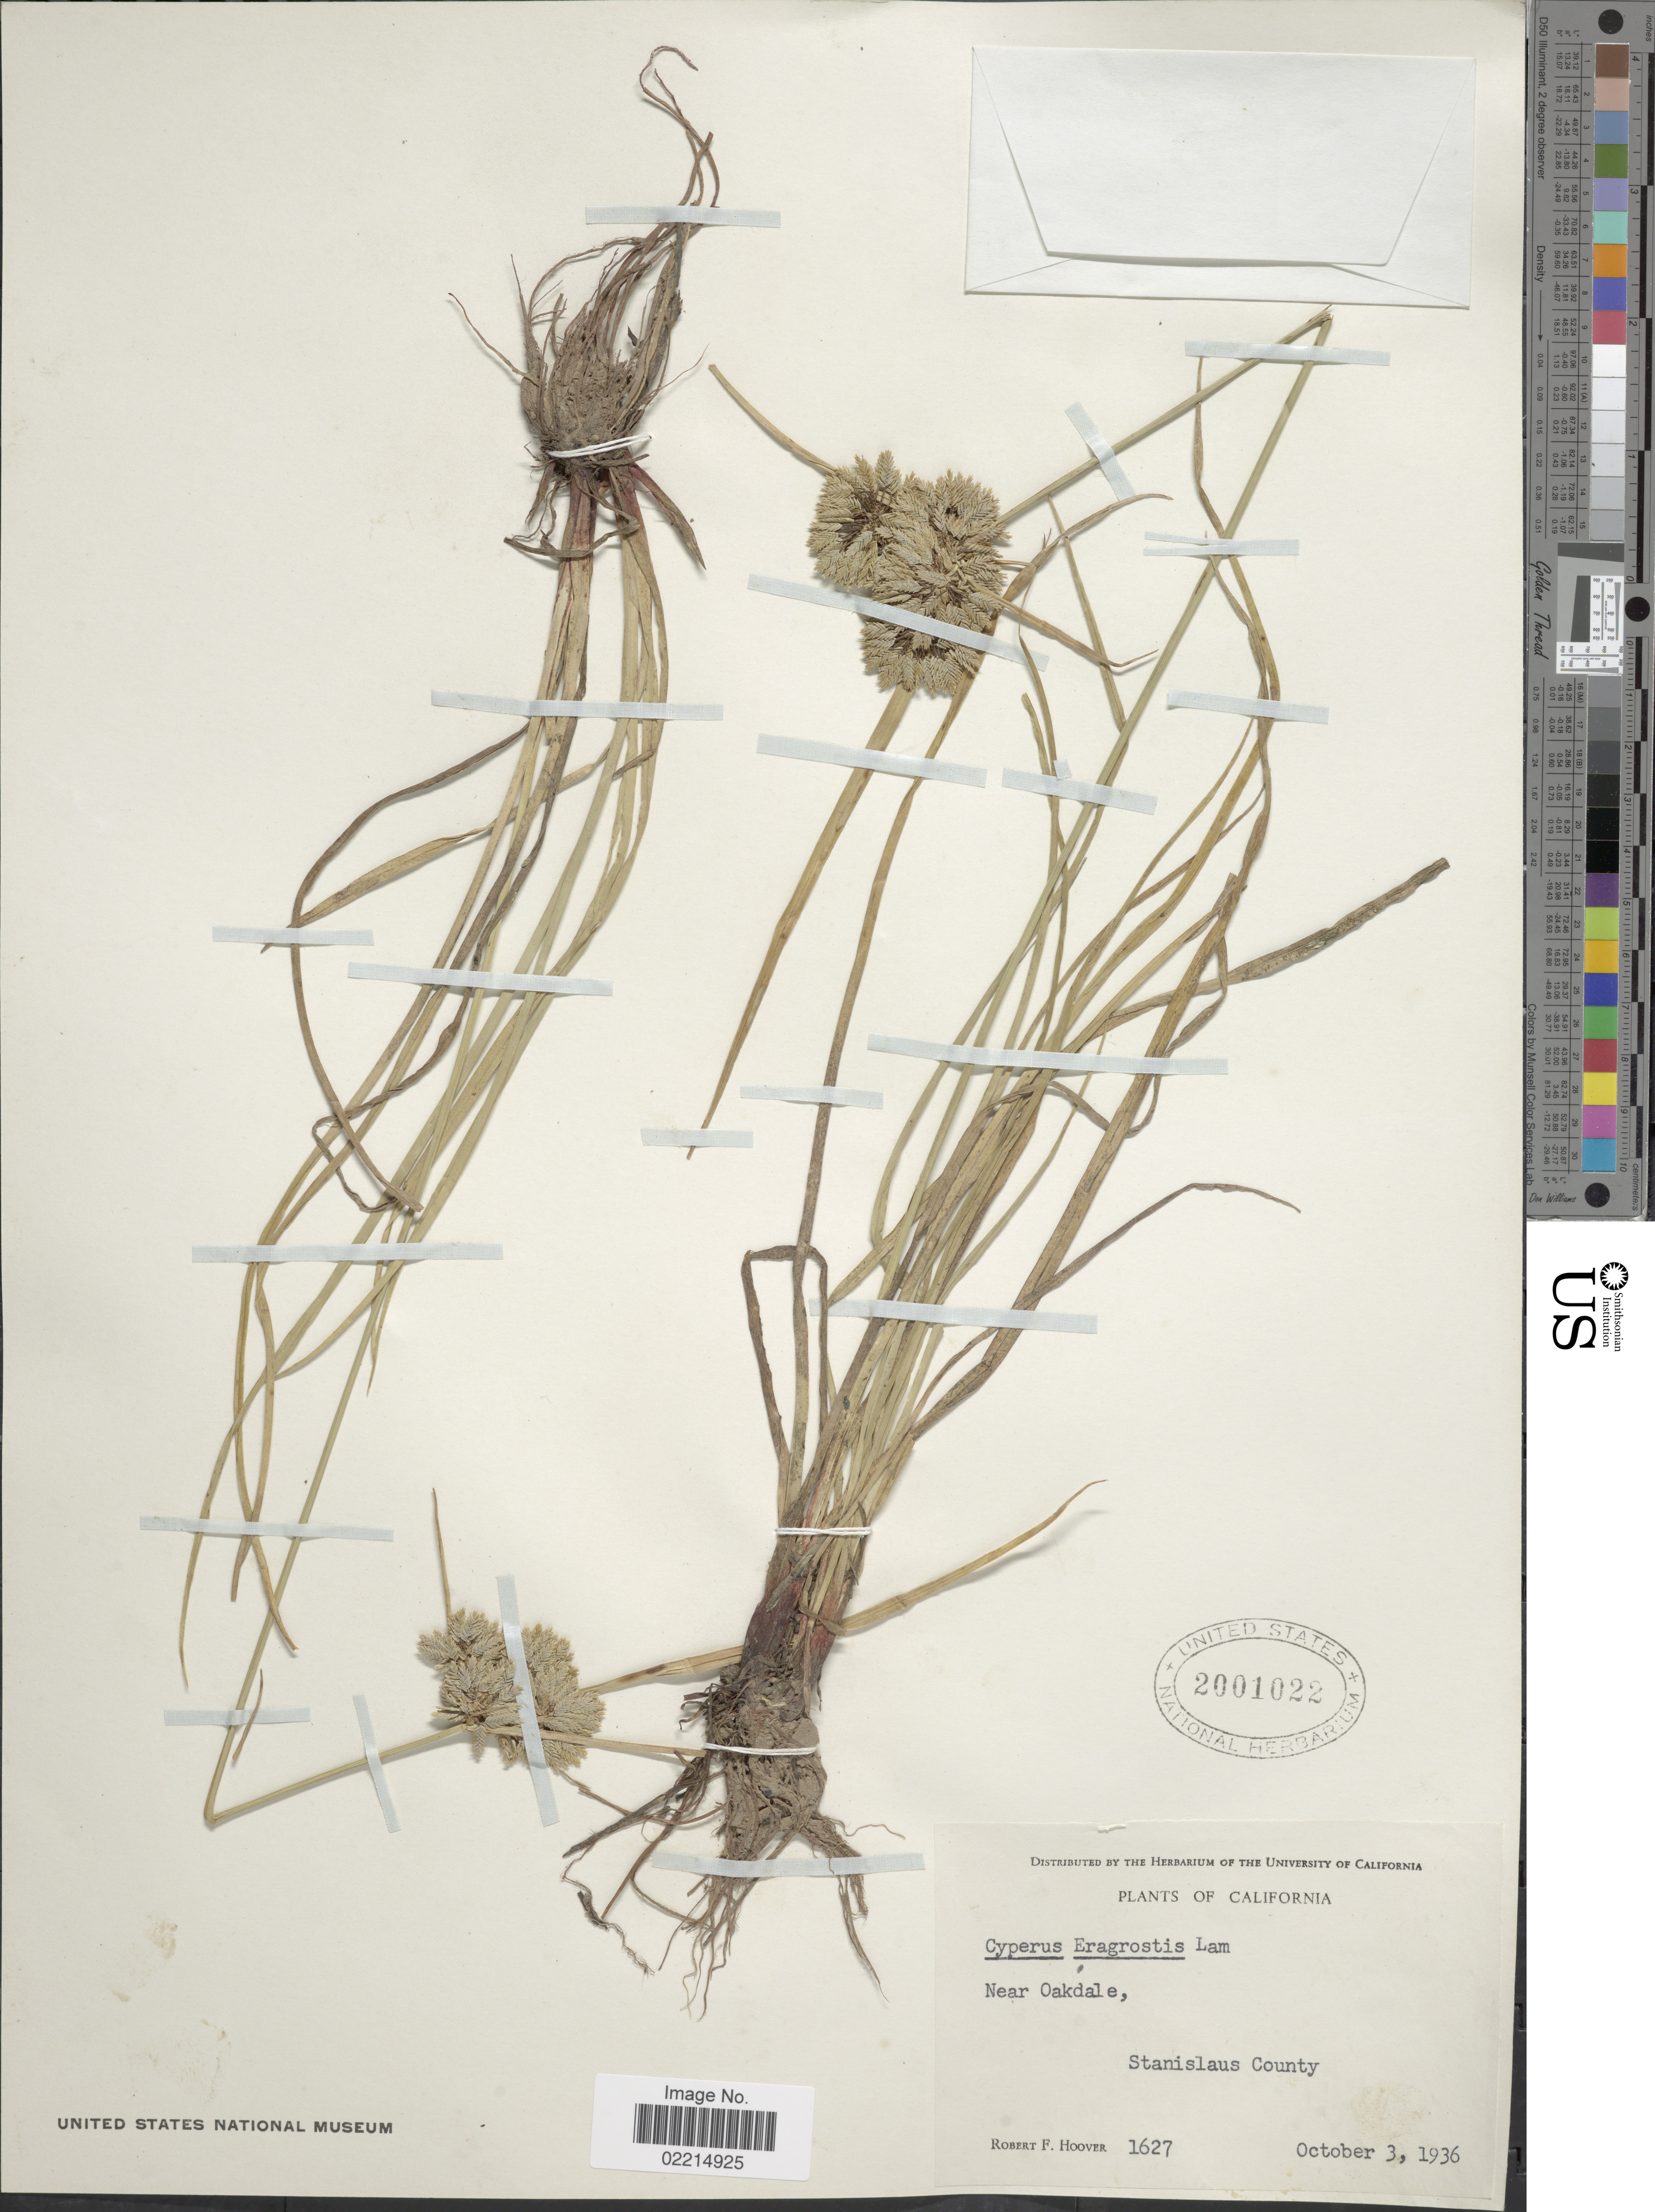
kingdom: Plantae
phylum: Tracheophyta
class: Liliopsida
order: Poales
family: Cyperaceae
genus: Cyperus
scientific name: Cyperus eragrostis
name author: Lam.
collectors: R. F. Hoover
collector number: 1627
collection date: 1936-10-03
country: United States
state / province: California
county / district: Stanislaus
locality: Near Oakdale, Stanislaus County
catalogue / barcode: US 2001022